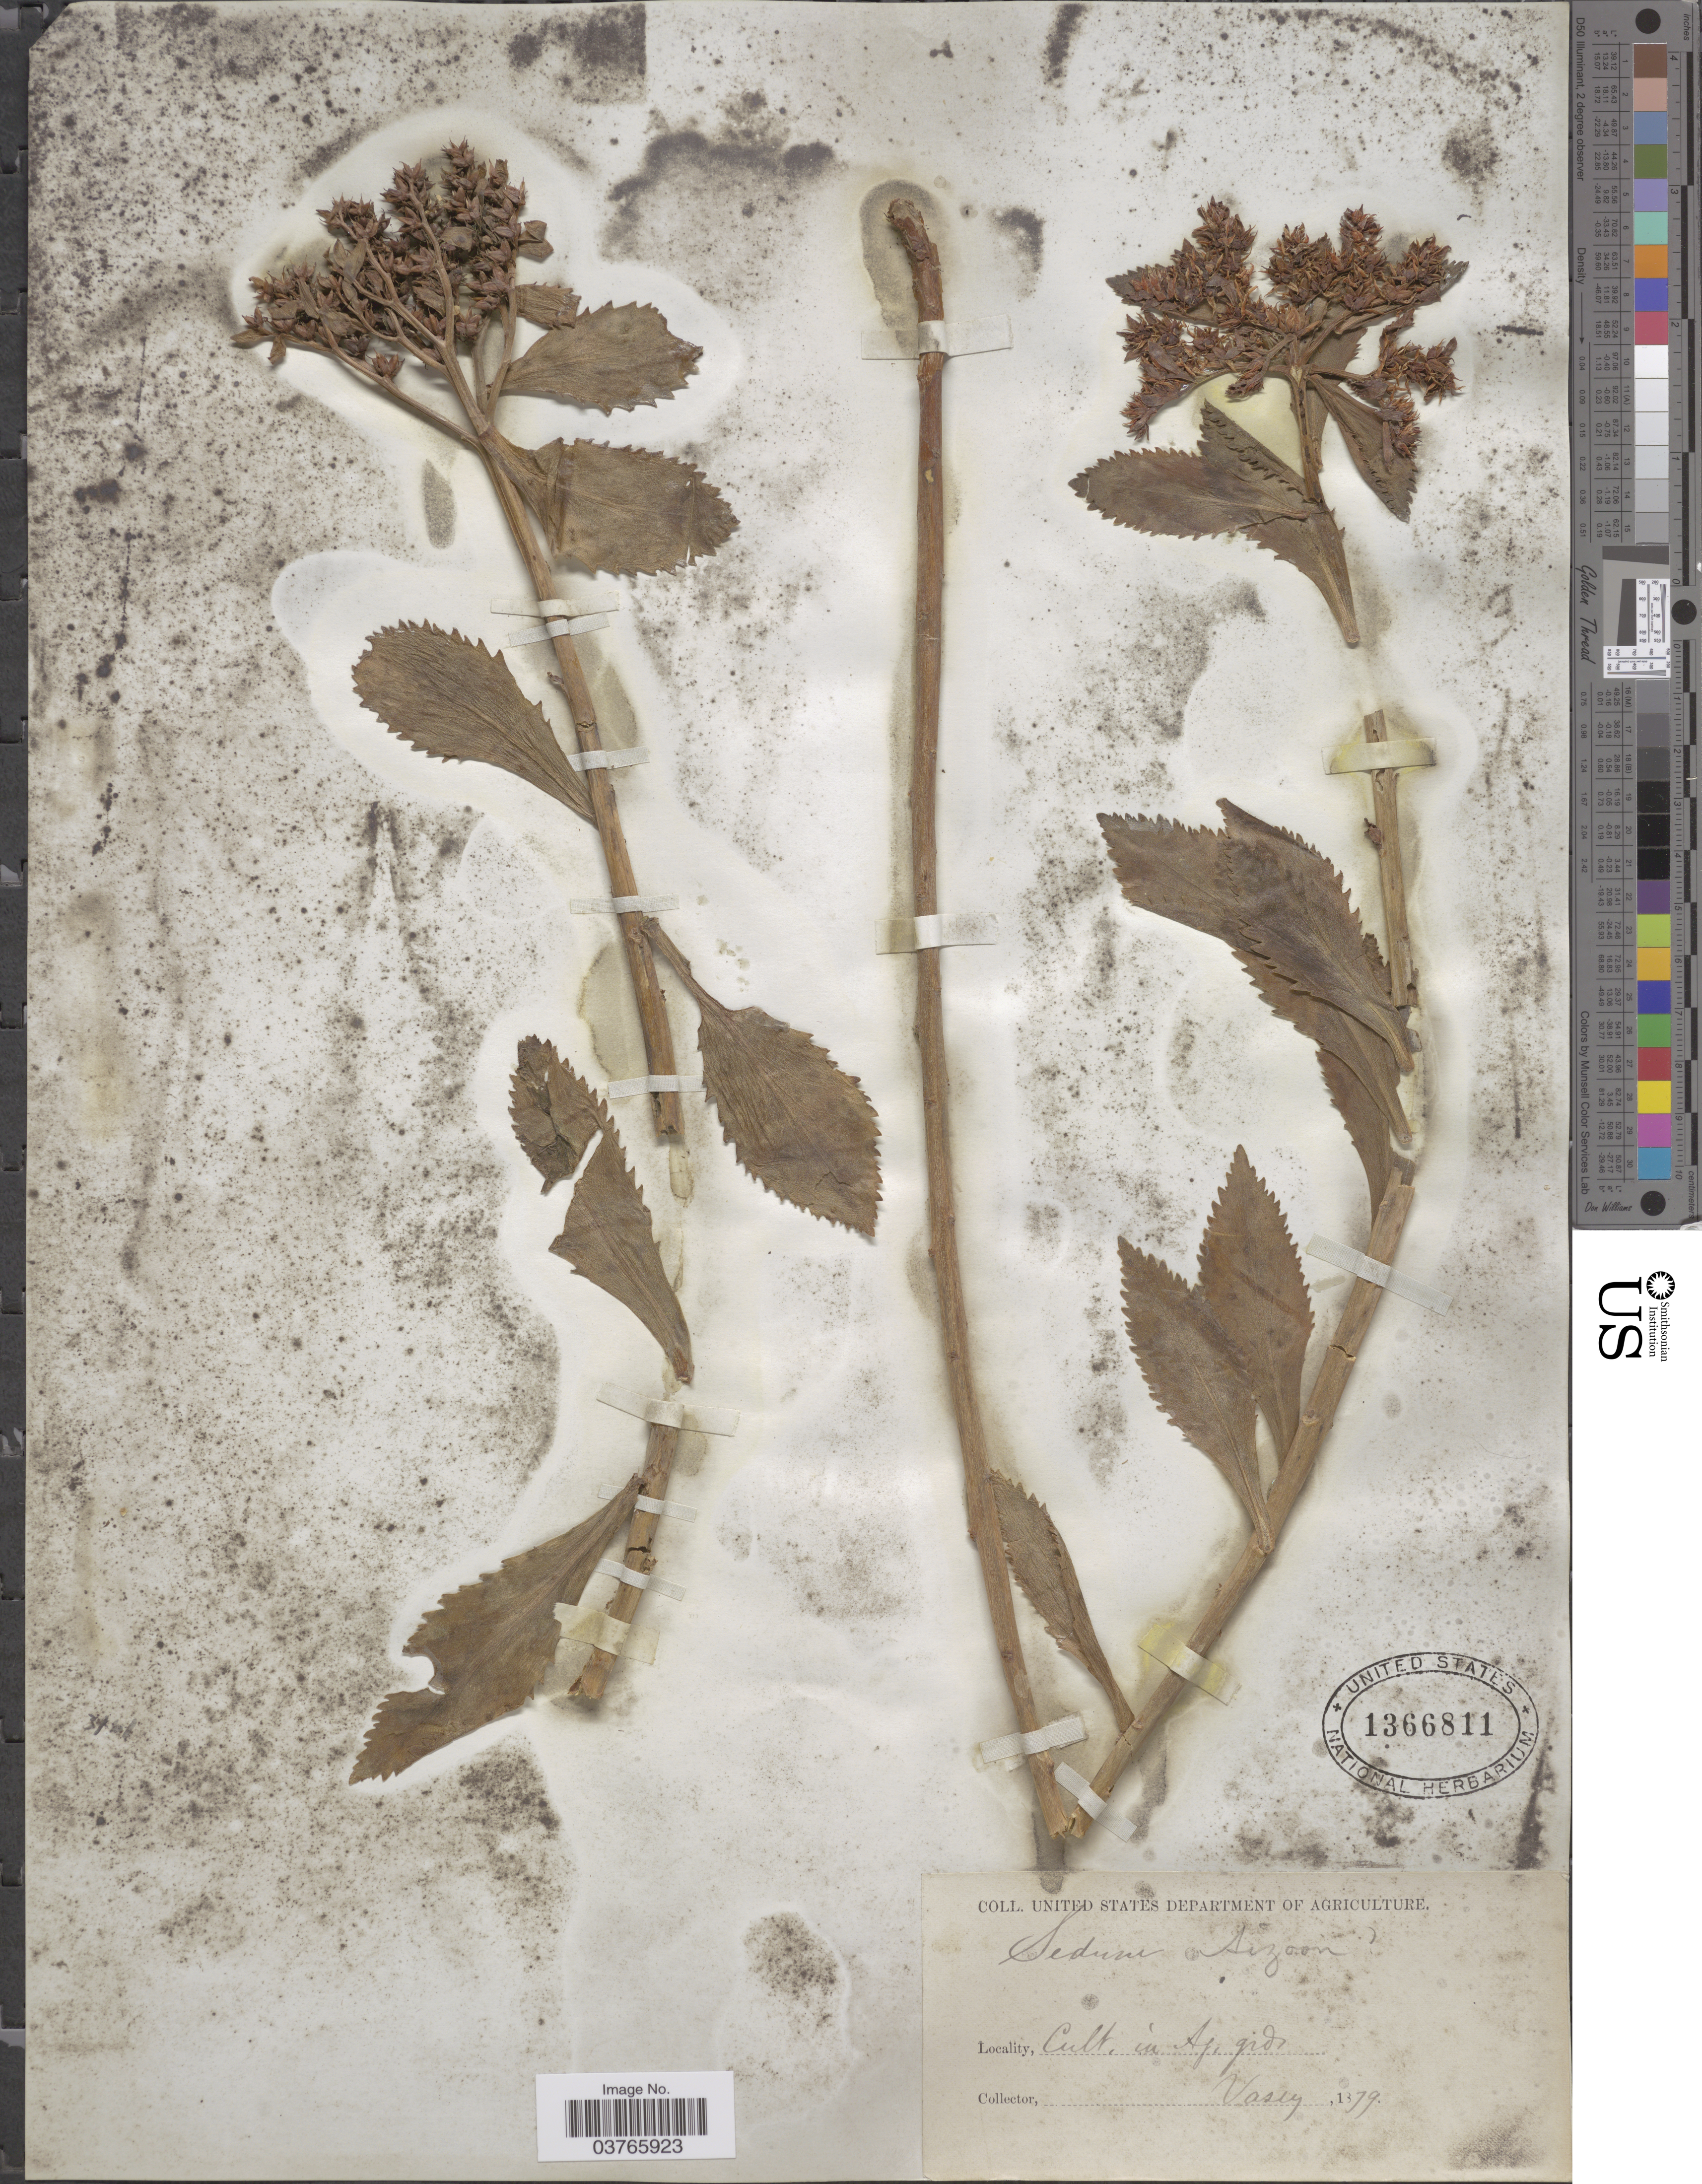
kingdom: Plantae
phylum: Tracheophyta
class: Magnoliopsida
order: Saxifragales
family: Crassulaceae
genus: Phedimus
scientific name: Phedimus aizoon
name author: (L.) 't Hart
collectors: Vasey, --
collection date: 1879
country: United States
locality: Ag. grds.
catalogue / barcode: US 1366811